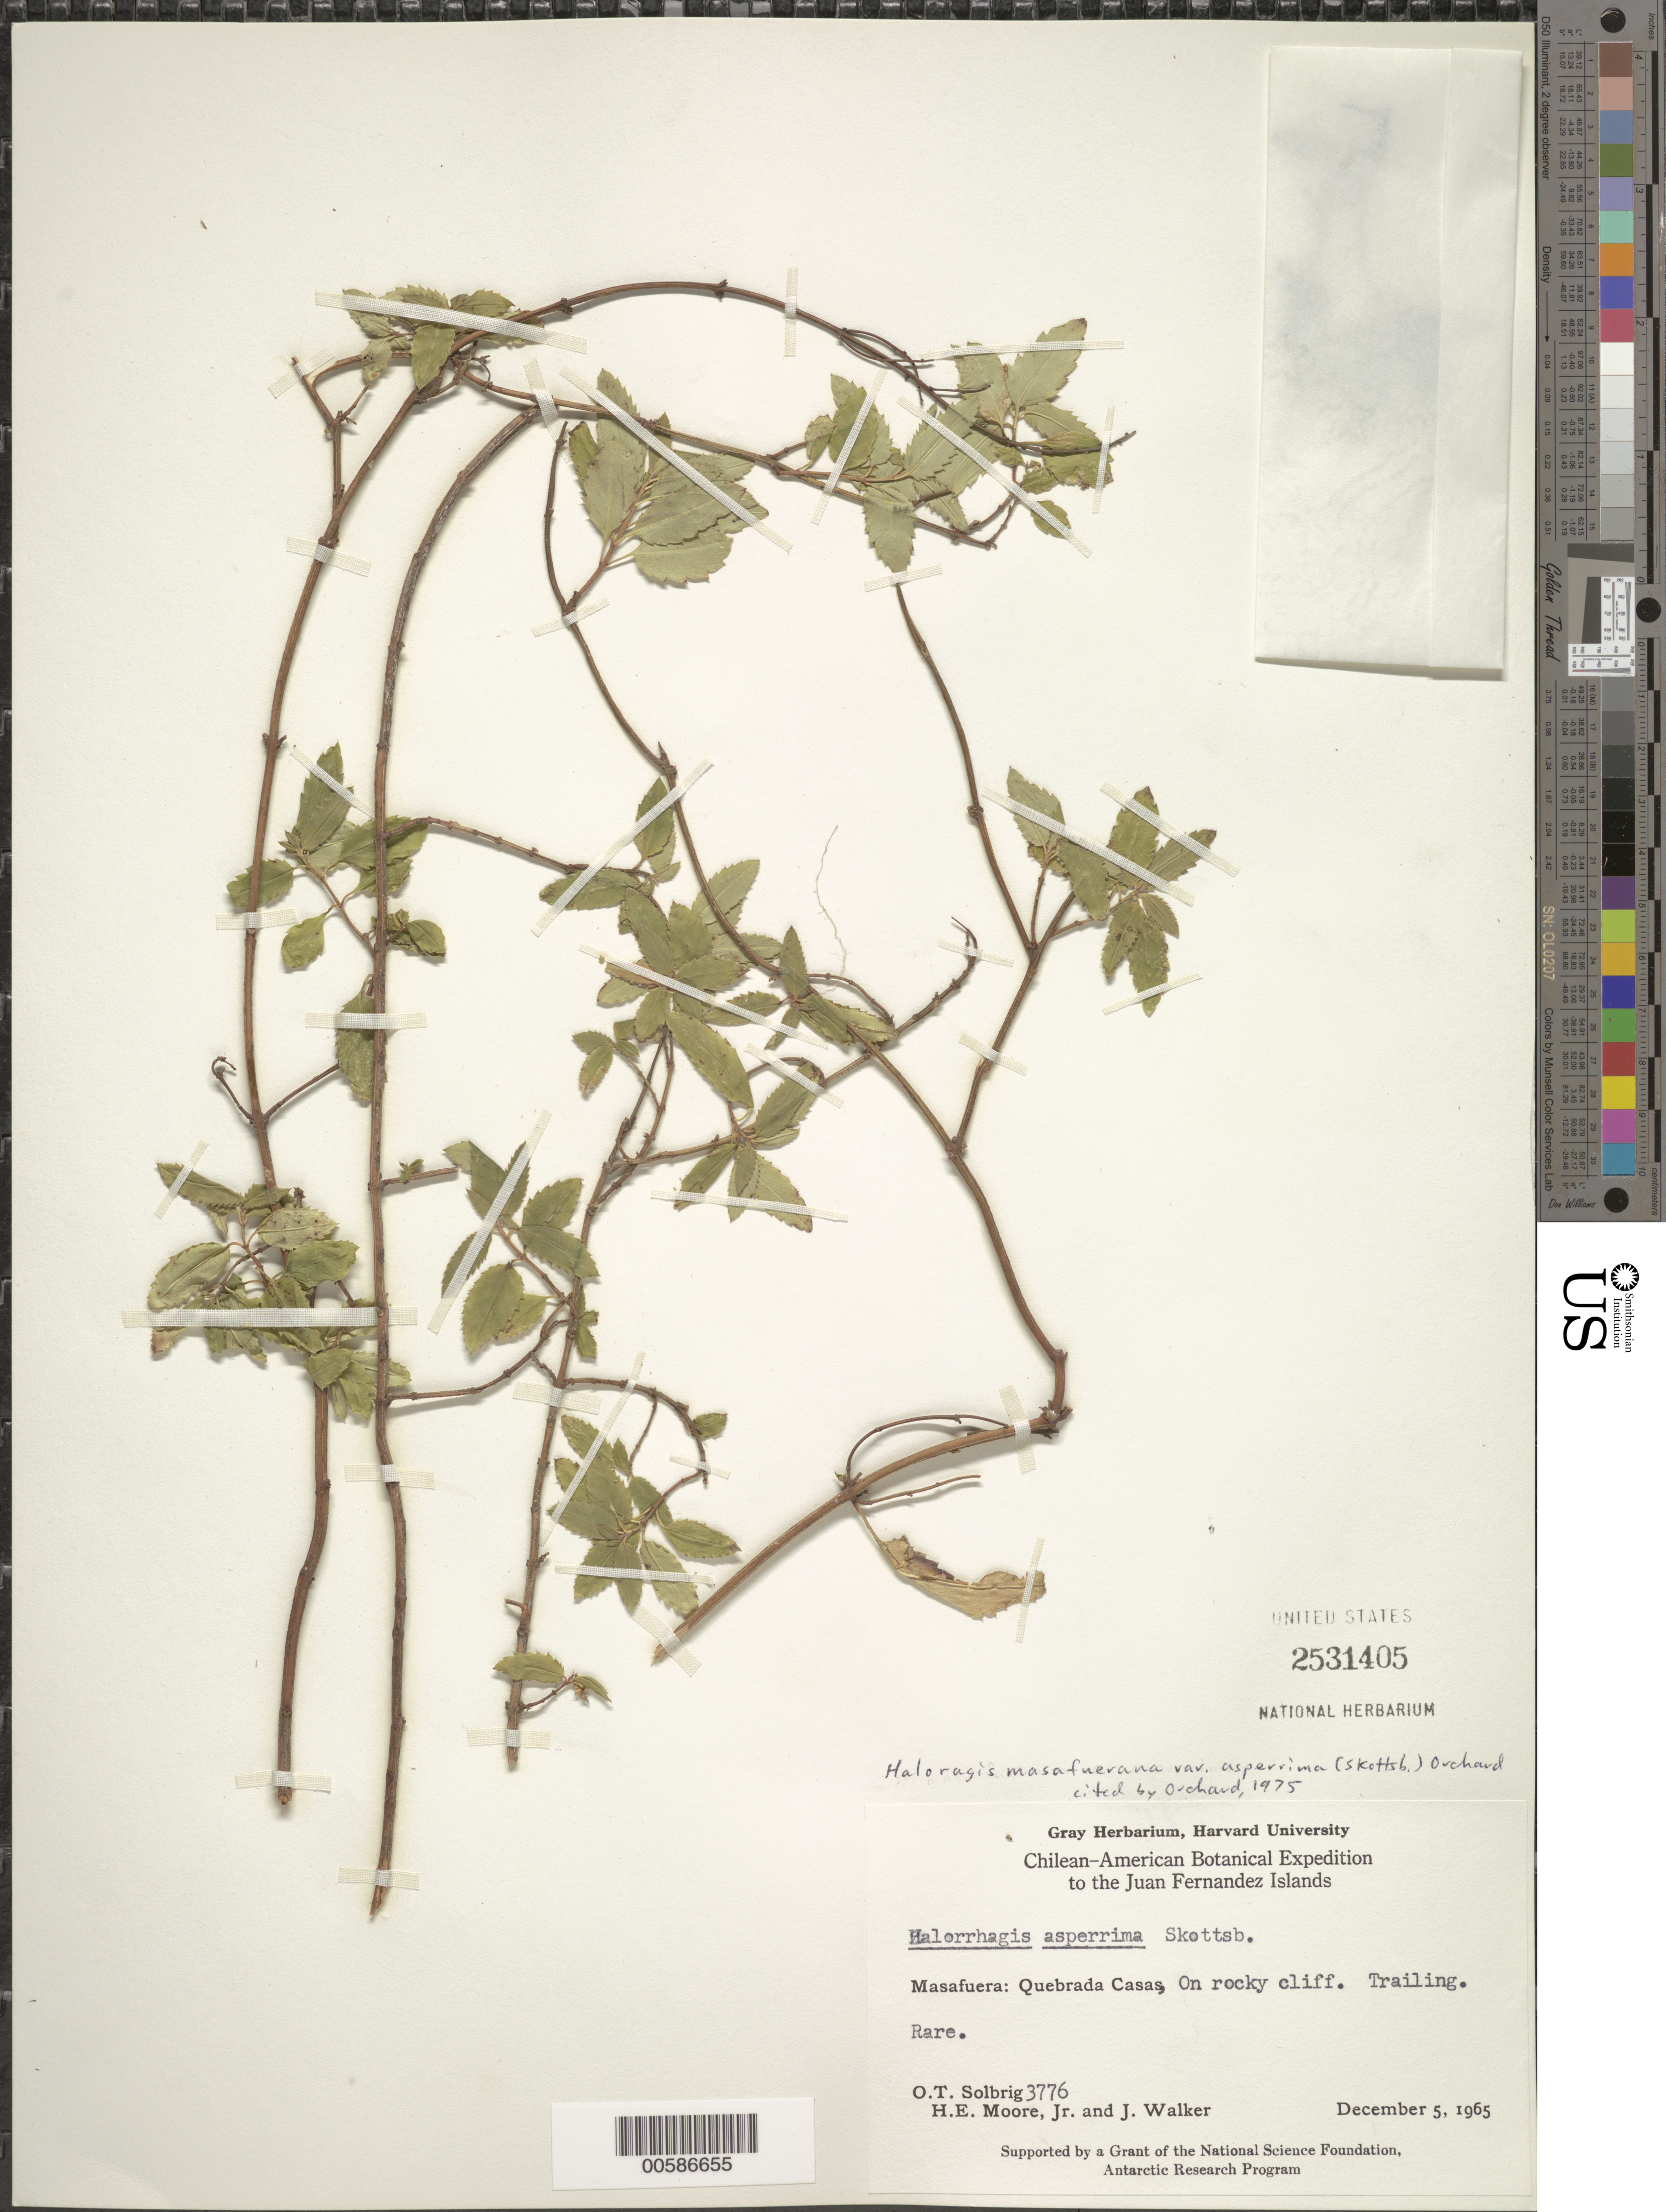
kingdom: Plantae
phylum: Tracheophyta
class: Magnoliopsida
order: Saxifragales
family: Haloragaceae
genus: Haloragis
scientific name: Haloragis masafuerana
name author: Skottsb.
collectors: O. T. Solbrig, H. E. Moore & J. Walker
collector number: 3776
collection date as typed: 05 Dec 1965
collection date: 1965-12-05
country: Chile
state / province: Valparaíso (V)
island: Isla Más Afuera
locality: Quebrada Casas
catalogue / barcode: US 2531405